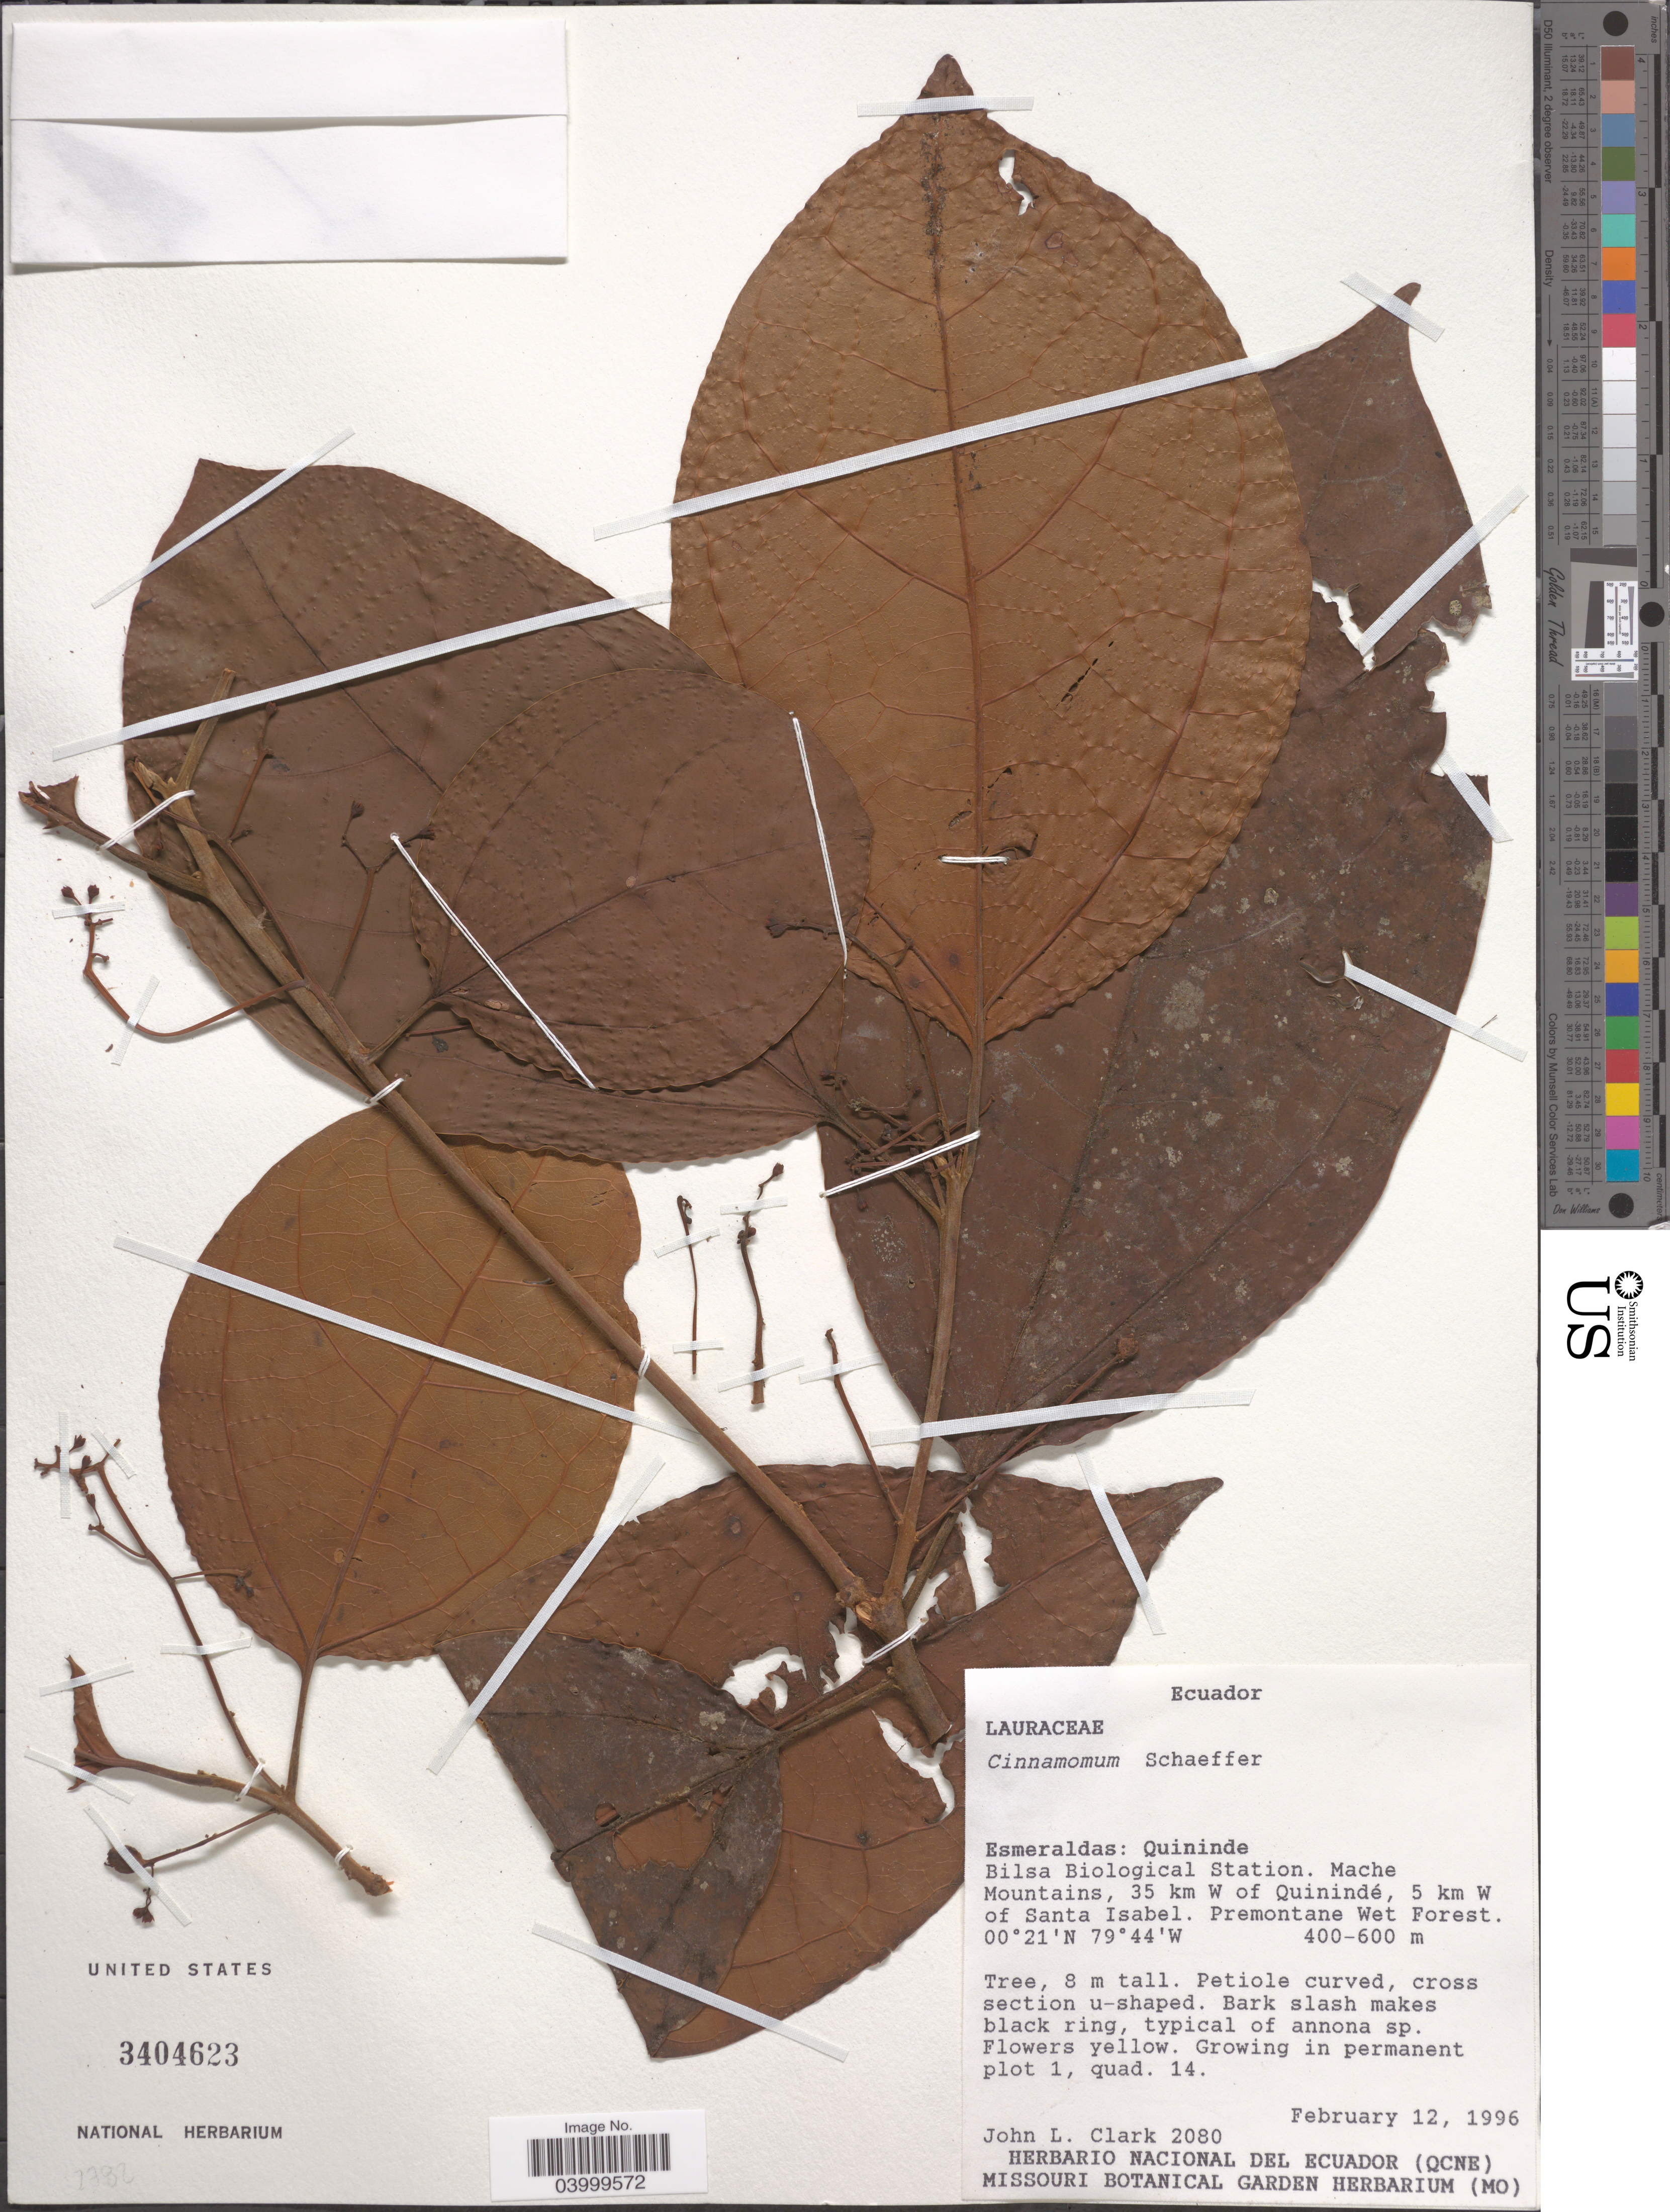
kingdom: Plantae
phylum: Tracheophyta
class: Magnoliopsida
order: Laurales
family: Lauraceae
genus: Cinnamomum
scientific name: Cinnamomum sp.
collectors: J. L. Clark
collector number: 2080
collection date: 1996-02-12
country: Ecuador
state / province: Esmeraldas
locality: Quininde. Bilsa Biological Station. Mache Mountains, 35 km W of Quinindé 5 km W of Santa Isabel. Premontane Wet Forest.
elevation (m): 400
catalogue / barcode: US 3404623